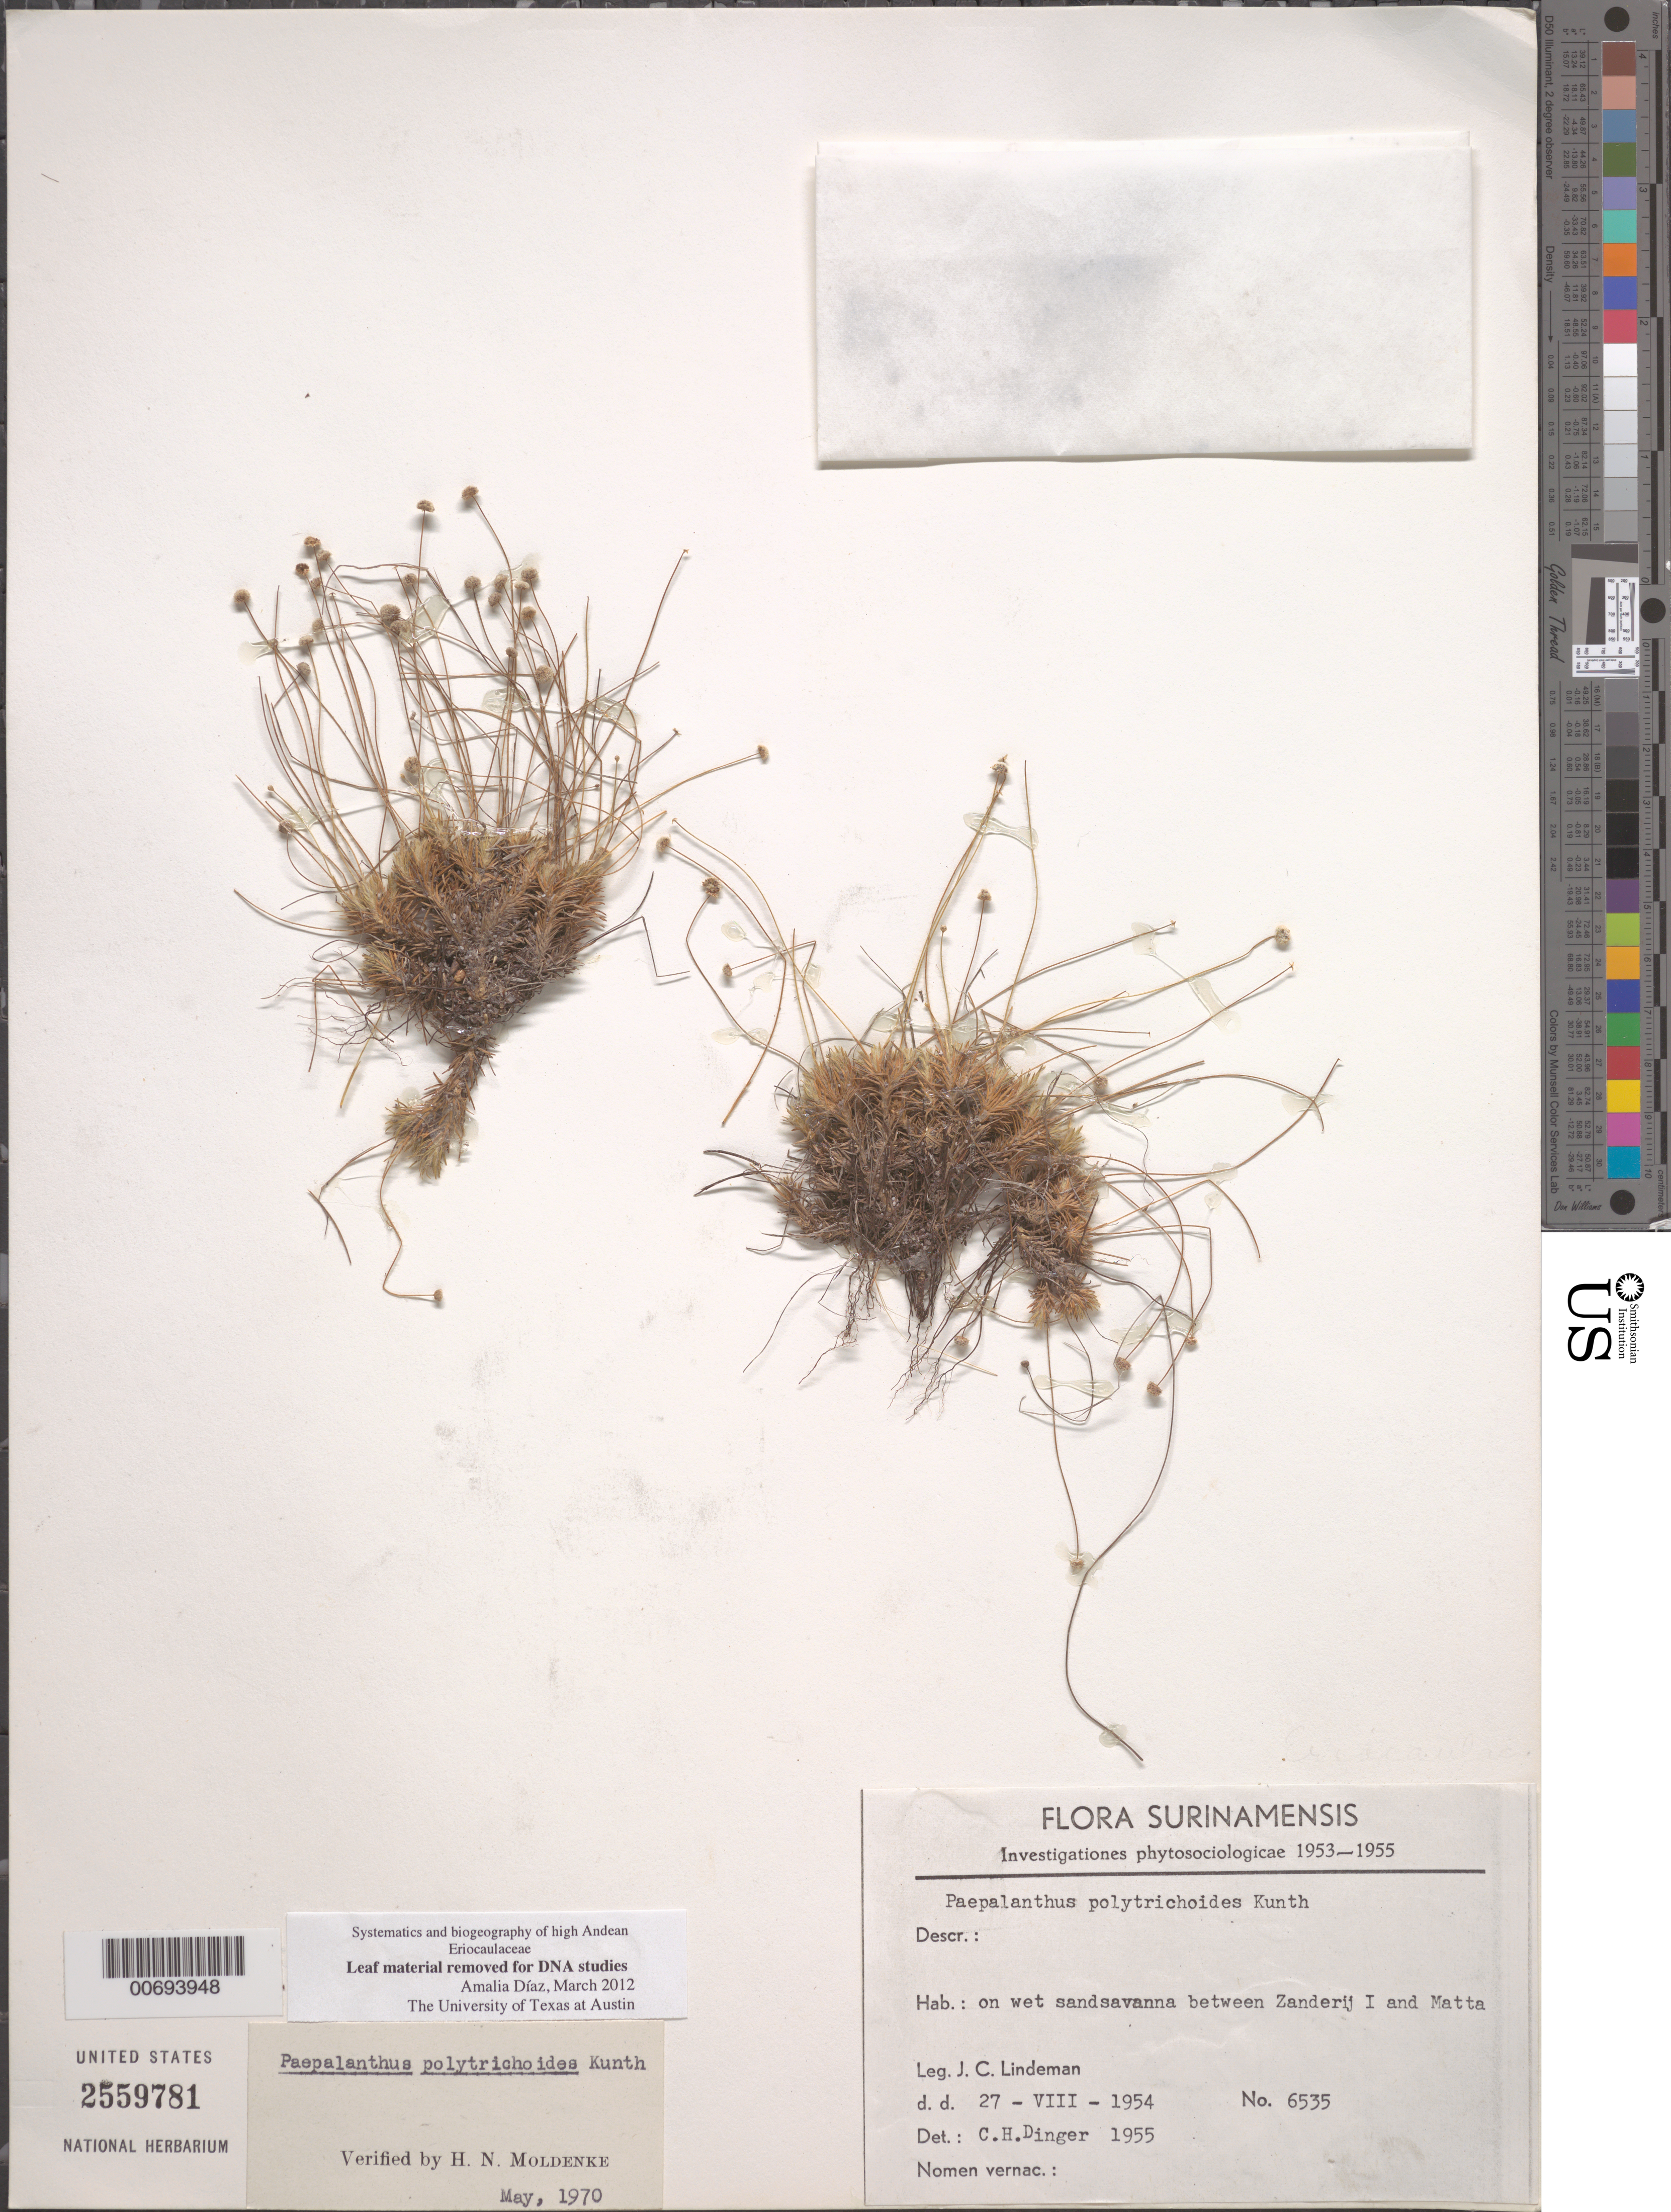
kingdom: Plantae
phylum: Tracheophyta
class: Liliopsida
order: Poales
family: Eriocaulaceae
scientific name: Giuliettia polytrichoides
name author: (Kunth) Andrino & Sano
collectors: J. C. Lindeman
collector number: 6535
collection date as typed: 27-Aug-54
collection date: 1954-08-27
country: Suriname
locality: Jodensavanne-Mapane kreek area (Suriname River), near Zanderij I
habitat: Wet sandsavanna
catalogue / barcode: US 2559781